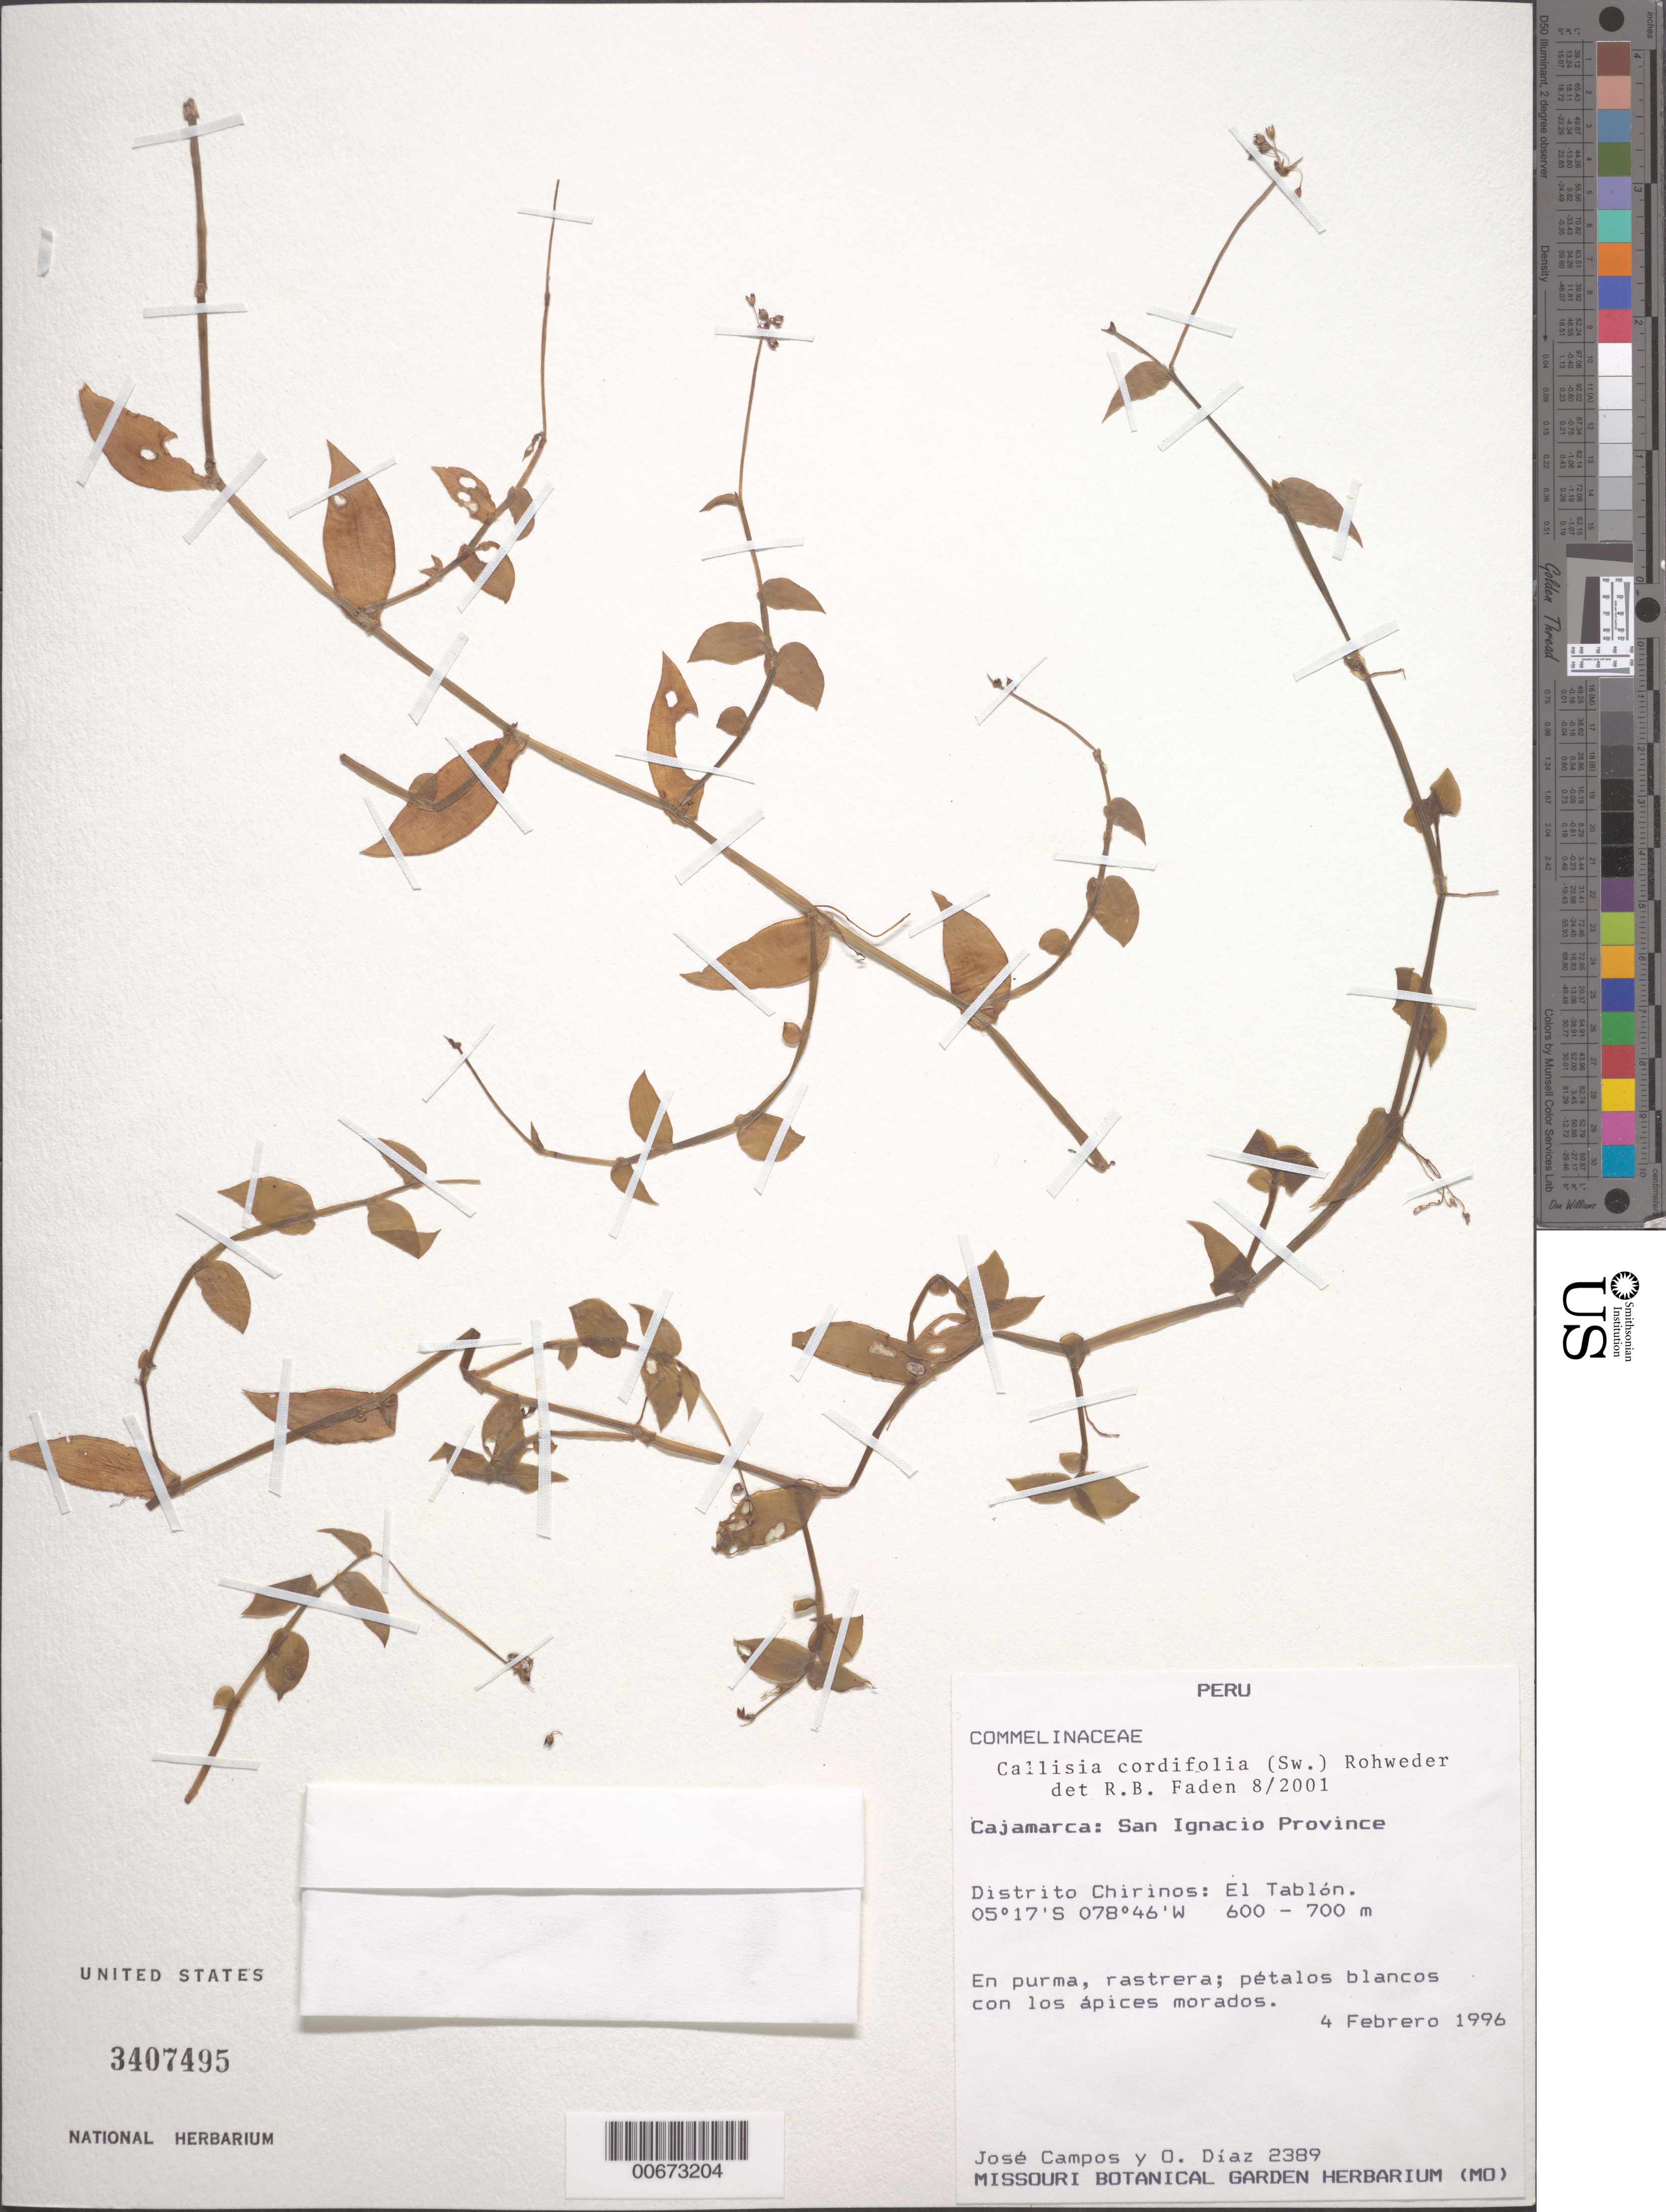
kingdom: Plantae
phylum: Tracheophyta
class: Liliopsida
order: Commelinales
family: Commelinaceae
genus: Floscopa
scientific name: Floscopa peruviana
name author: Hassk. ex C.B. Clarke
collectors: J. Campos & O. Diaz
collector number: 2389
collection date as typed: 04 Feb 1996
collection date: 1996-02-04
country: Peru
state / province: Cajamarca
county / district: San Ignacio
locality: Chirinos, El Tablón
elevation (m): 600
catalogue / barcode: US 3407495